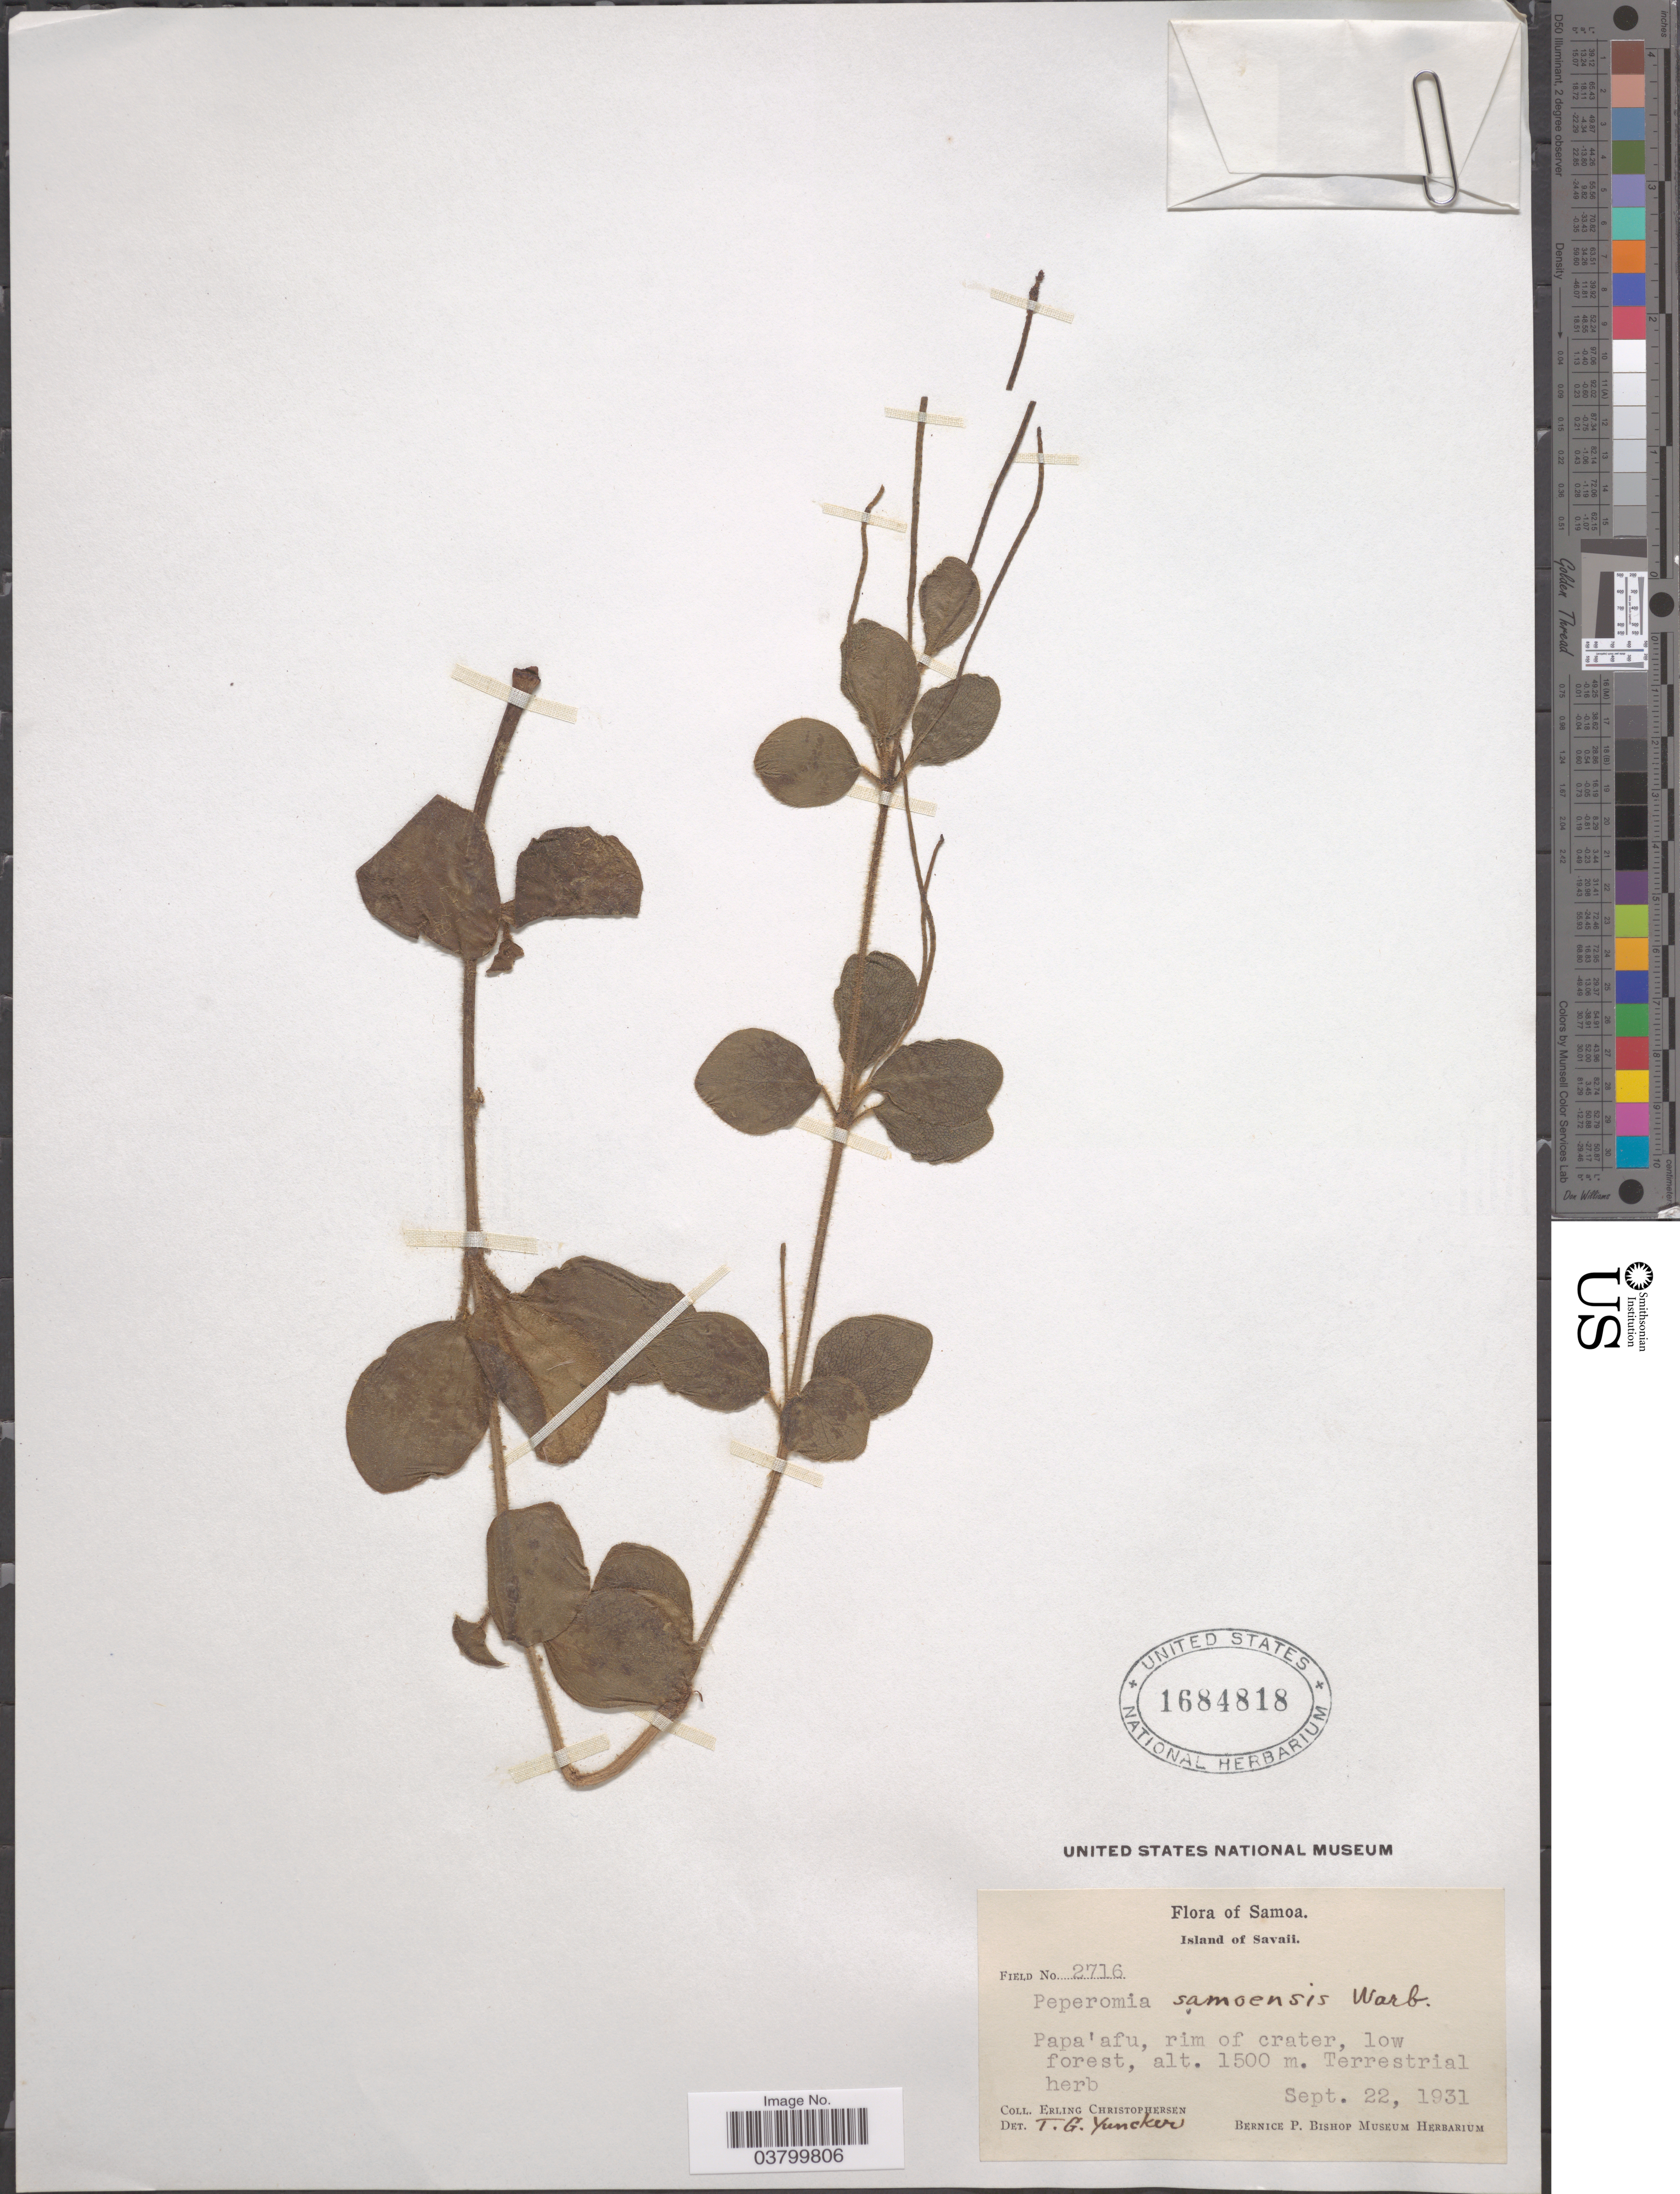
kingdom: Plantae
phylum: Tracheophyta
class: Magnoliopsida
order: Piperales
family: Piperaceae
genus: Peperomia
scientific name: Peperomia samoensis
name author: Warb.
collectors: E. Christophersen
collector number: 2716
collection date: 1931-09-22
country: Samoa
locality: Island of Savaii. Papa'afu, rim of crater.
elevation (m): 1500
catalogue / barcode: US 1684818